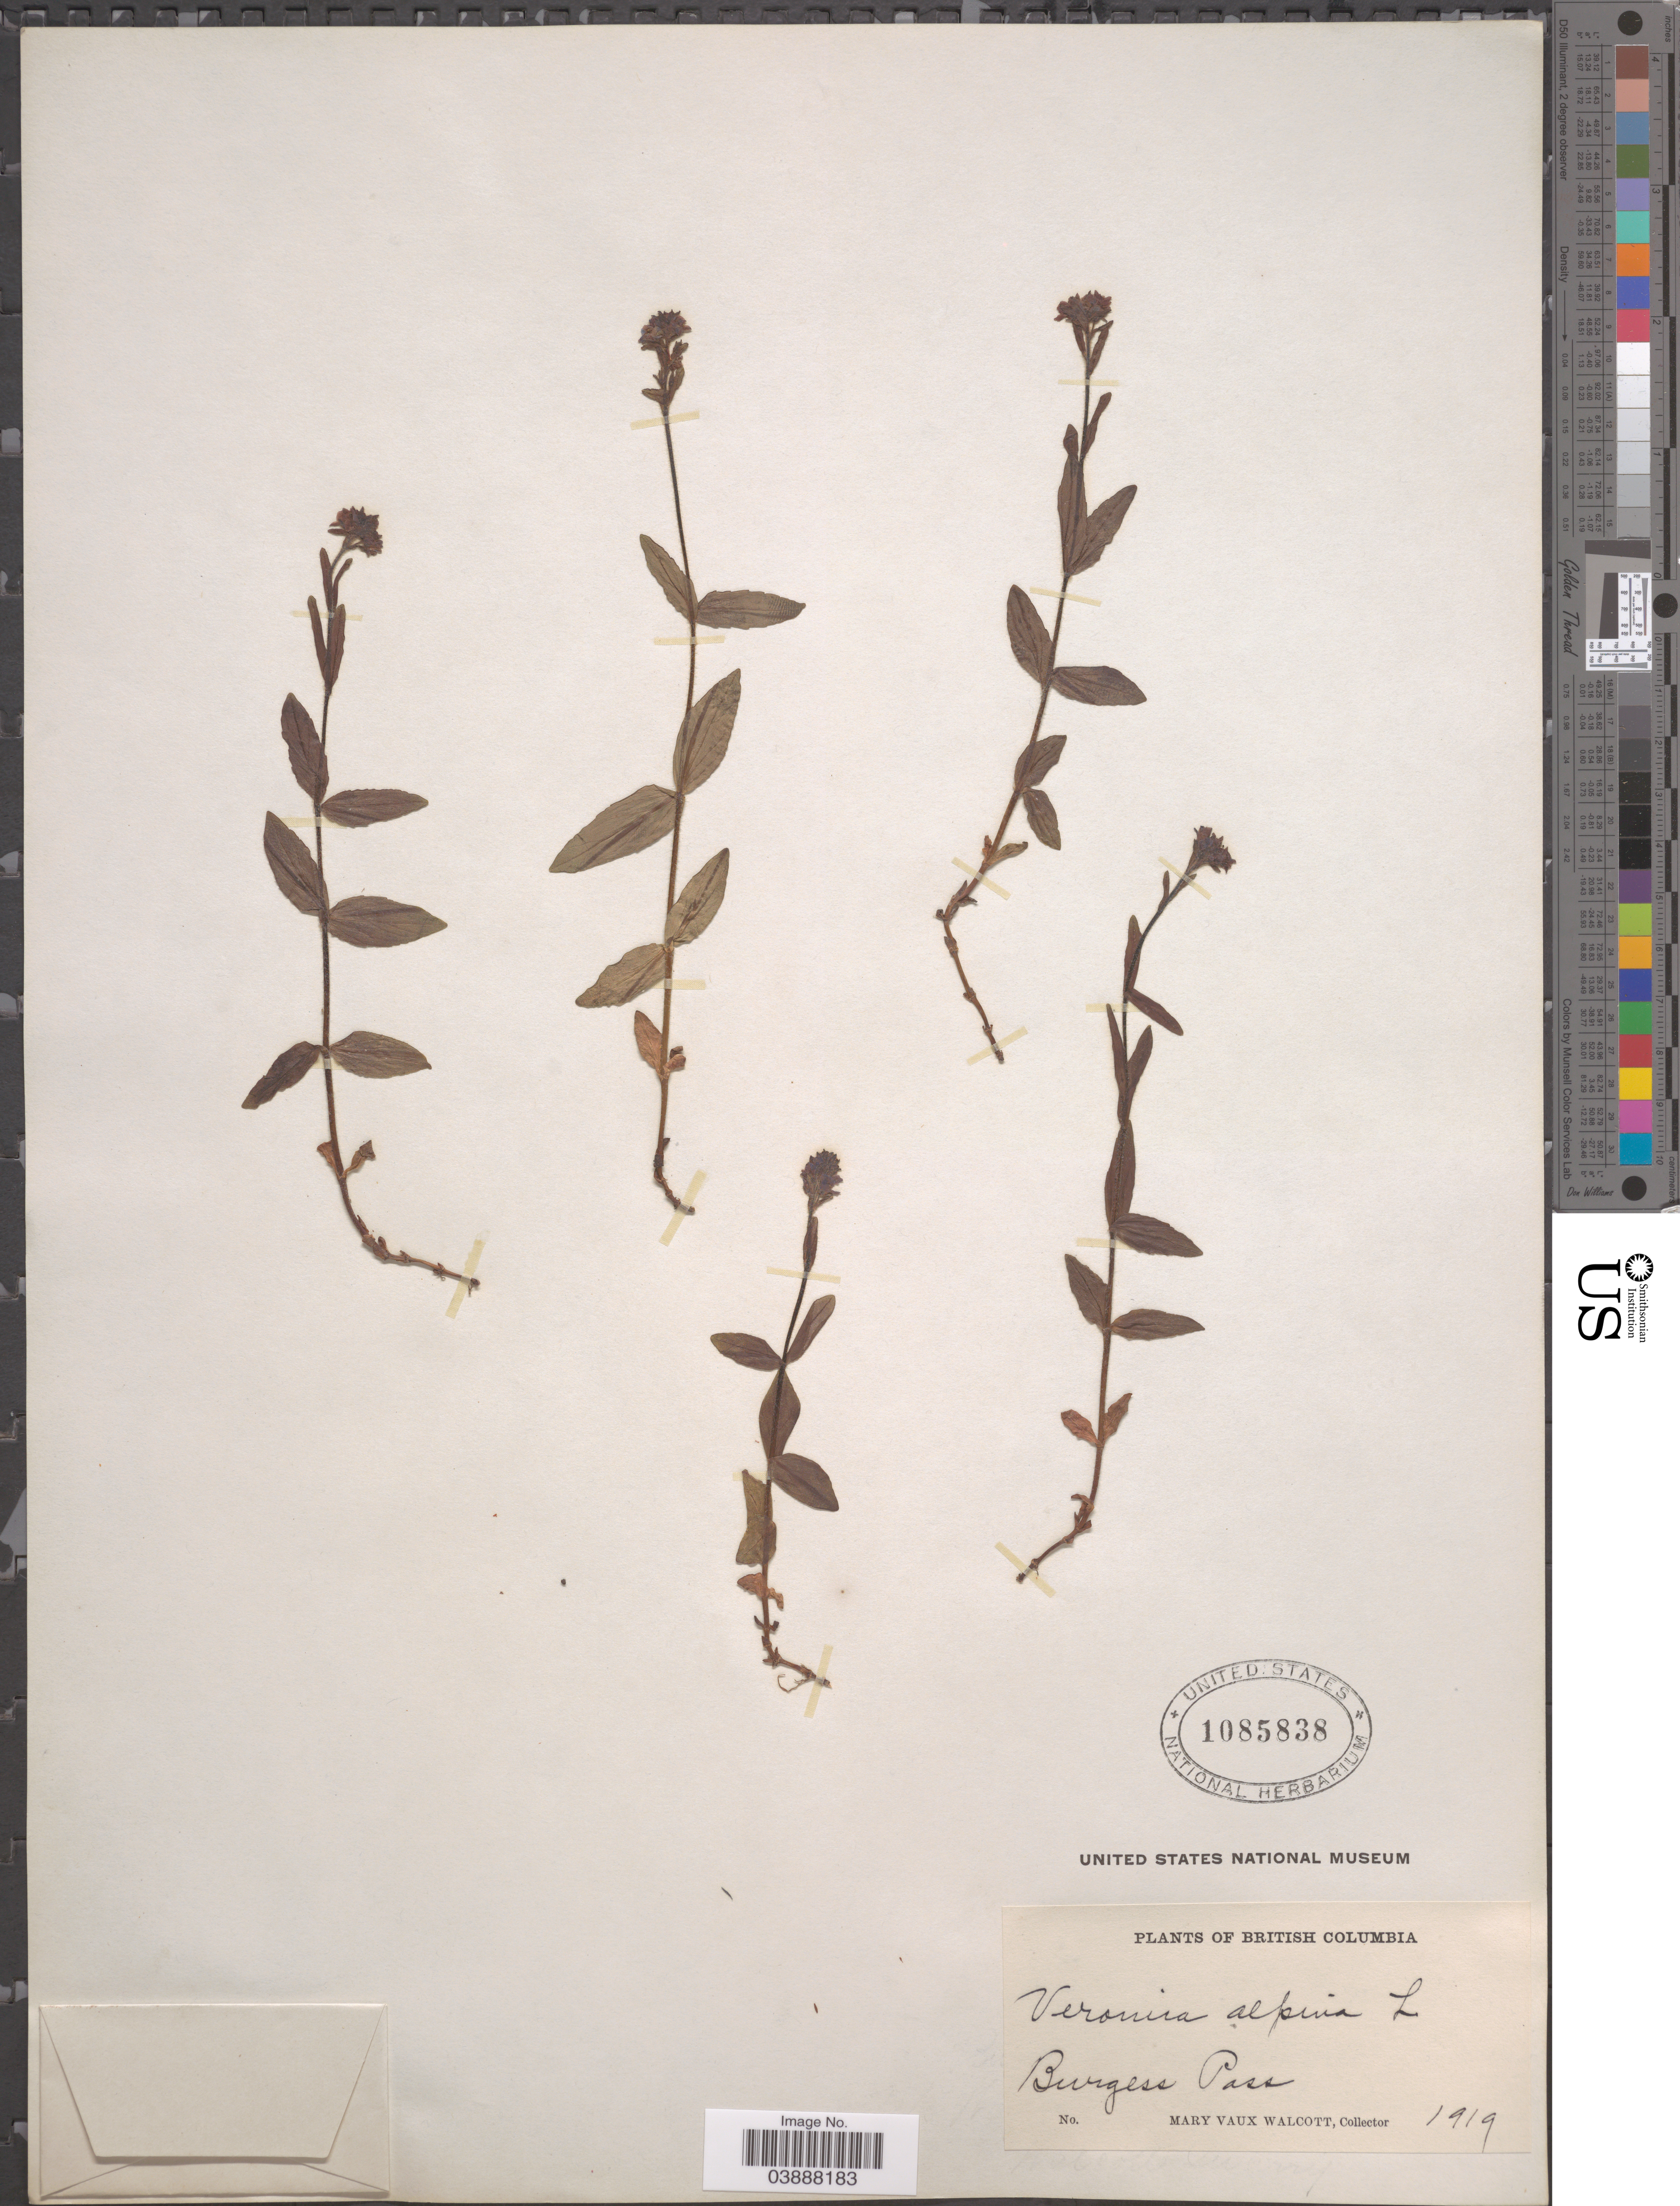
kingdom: Plantae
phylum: Tracheophyta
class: Magnoliopsida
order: Lamiales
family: Plantaginaceae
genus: Veronica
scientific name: Veronica wormskjoldii subsp. wormskjoldii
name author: Roem. & Schult.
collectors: M. Walcott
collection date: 1919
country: Canada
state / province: British Columbia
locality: Burgess Pass.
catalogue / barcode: US 1085838